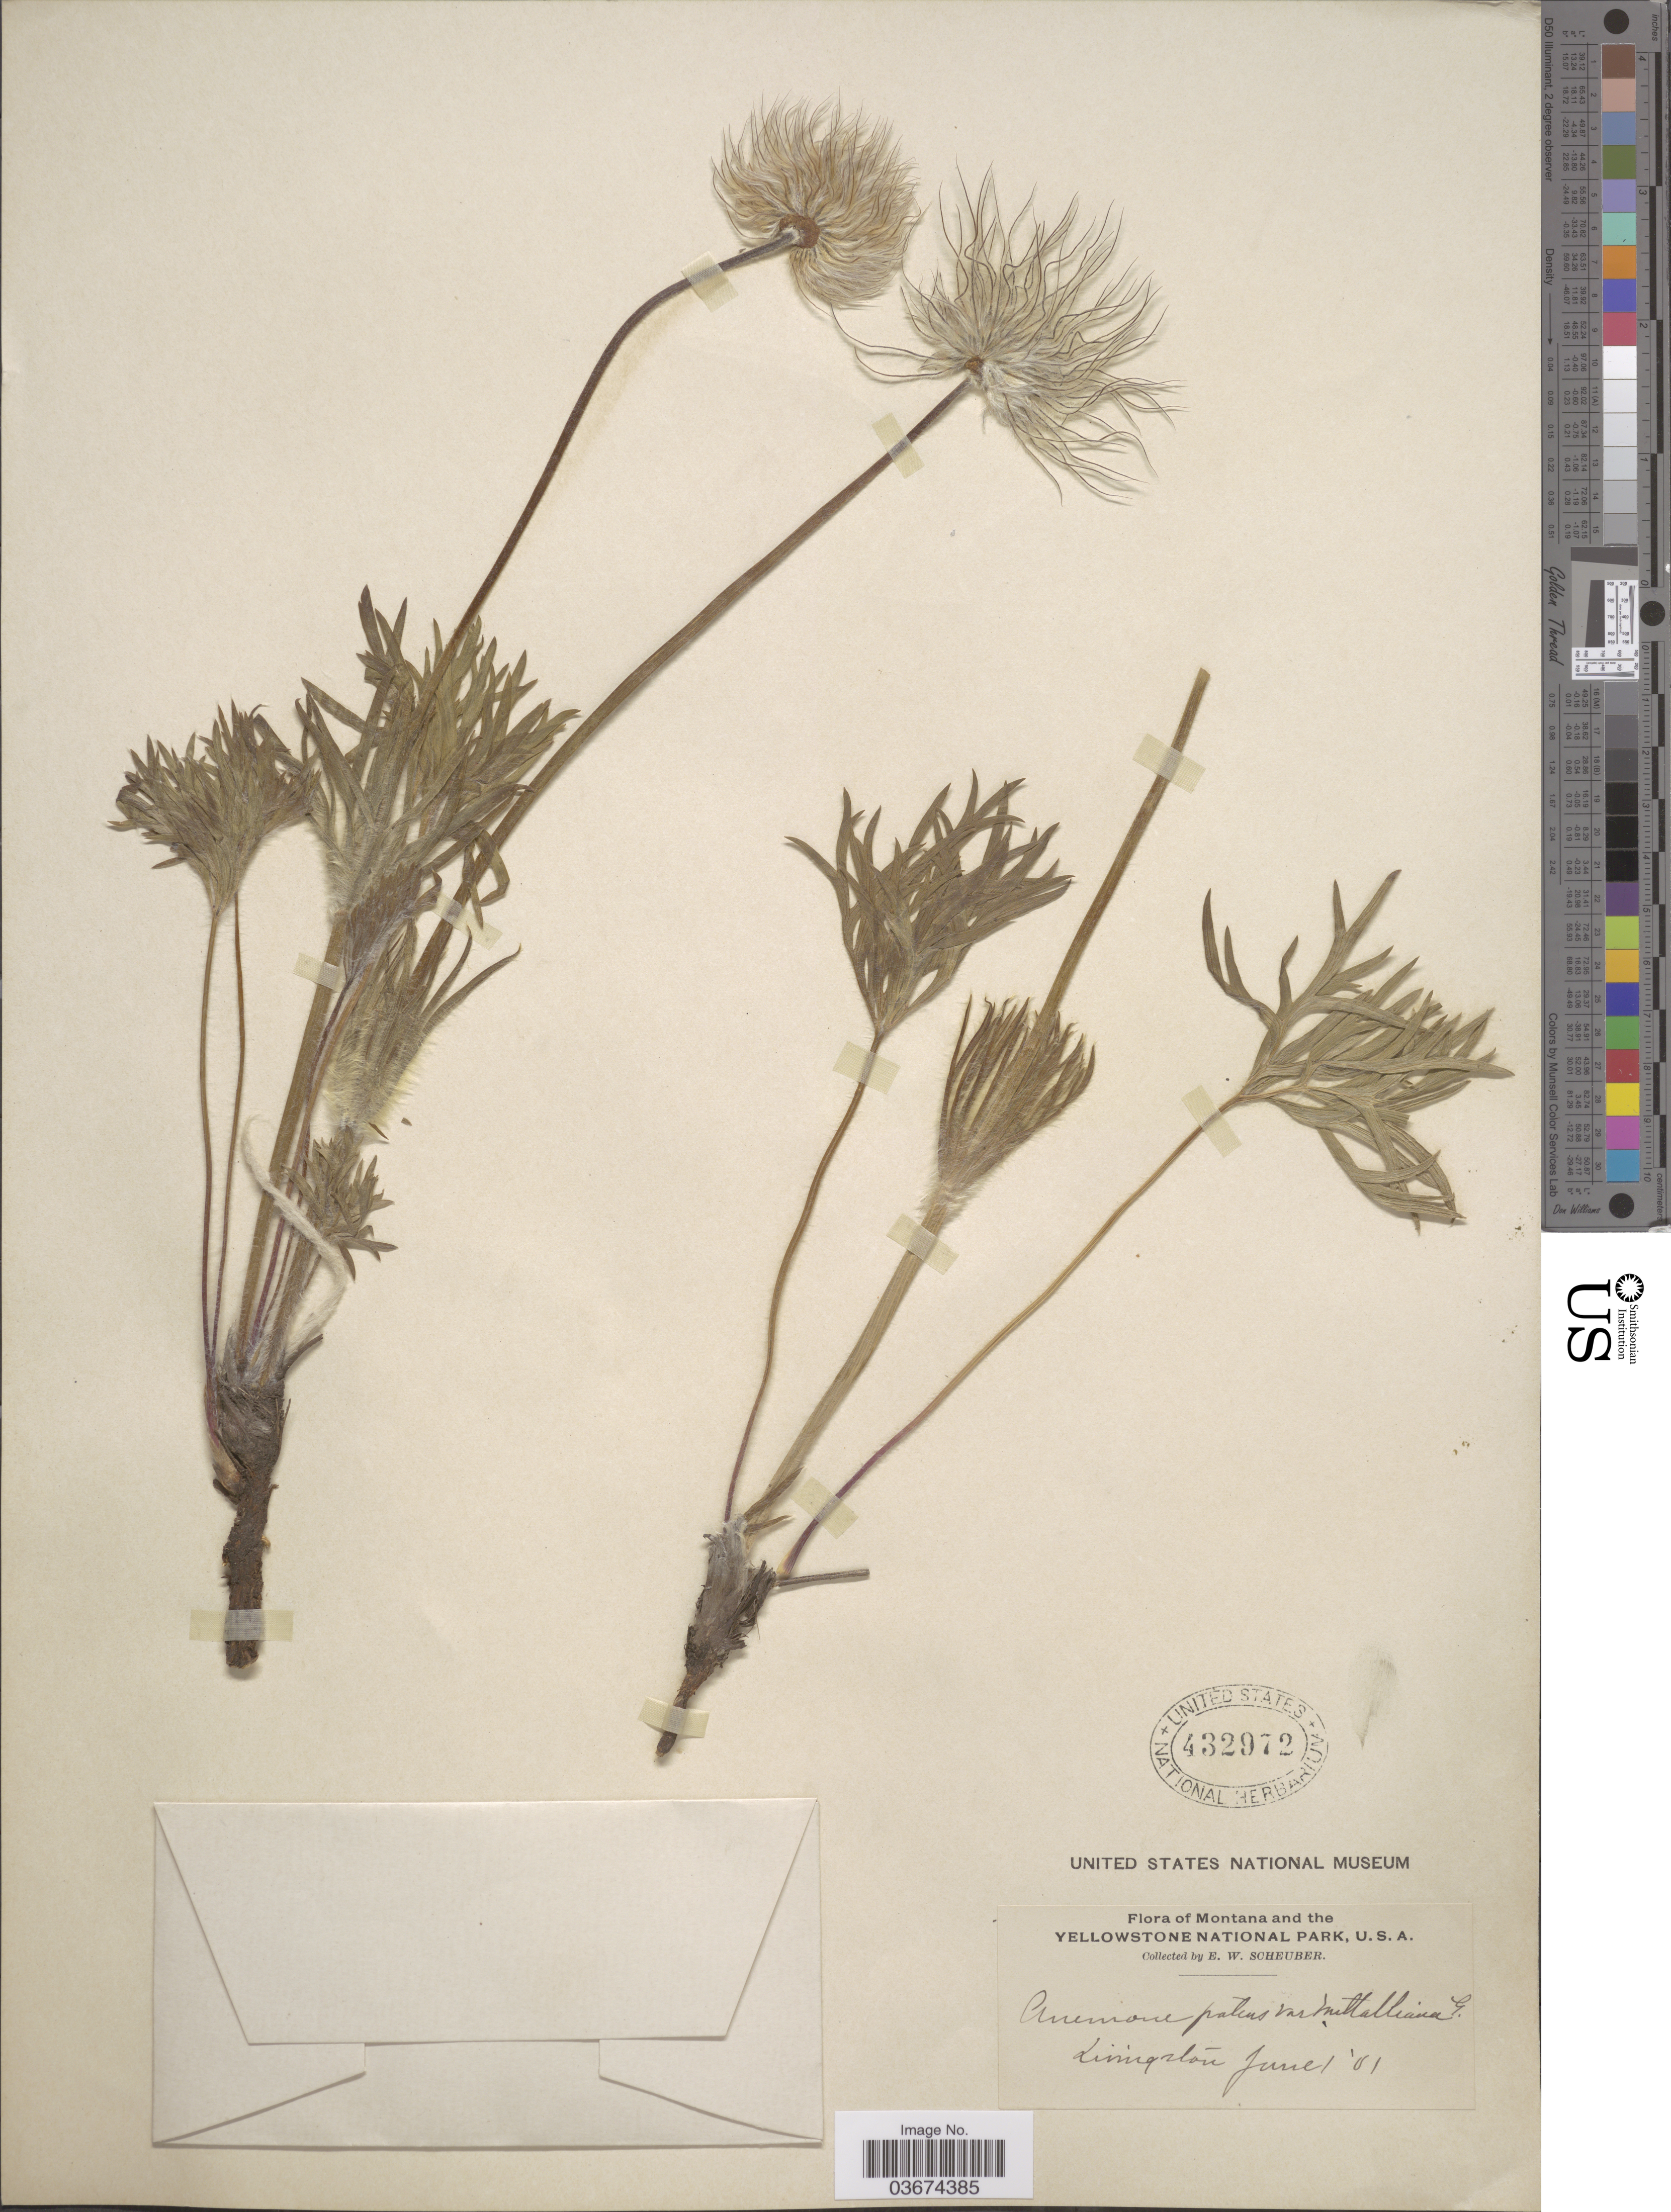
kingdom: Plantae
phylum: Tracheophyta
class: Magnoliopsida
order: Ranunculales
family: Ranunculaceae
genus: Pulsatilla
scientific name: Pulsatilla nuttalliana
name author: (DC.) Bercht. & J. Presl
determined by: Strong, Mark T., (BOT), Smithsonian Institution - National Museum of Natural History (UNITED STATES)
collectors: E. Scheuber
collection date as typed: Transcribed d/m/y: 1/6/1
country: United States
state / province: Montana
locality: The Yellowstone National Park. Livingston.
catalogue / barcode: US 432972